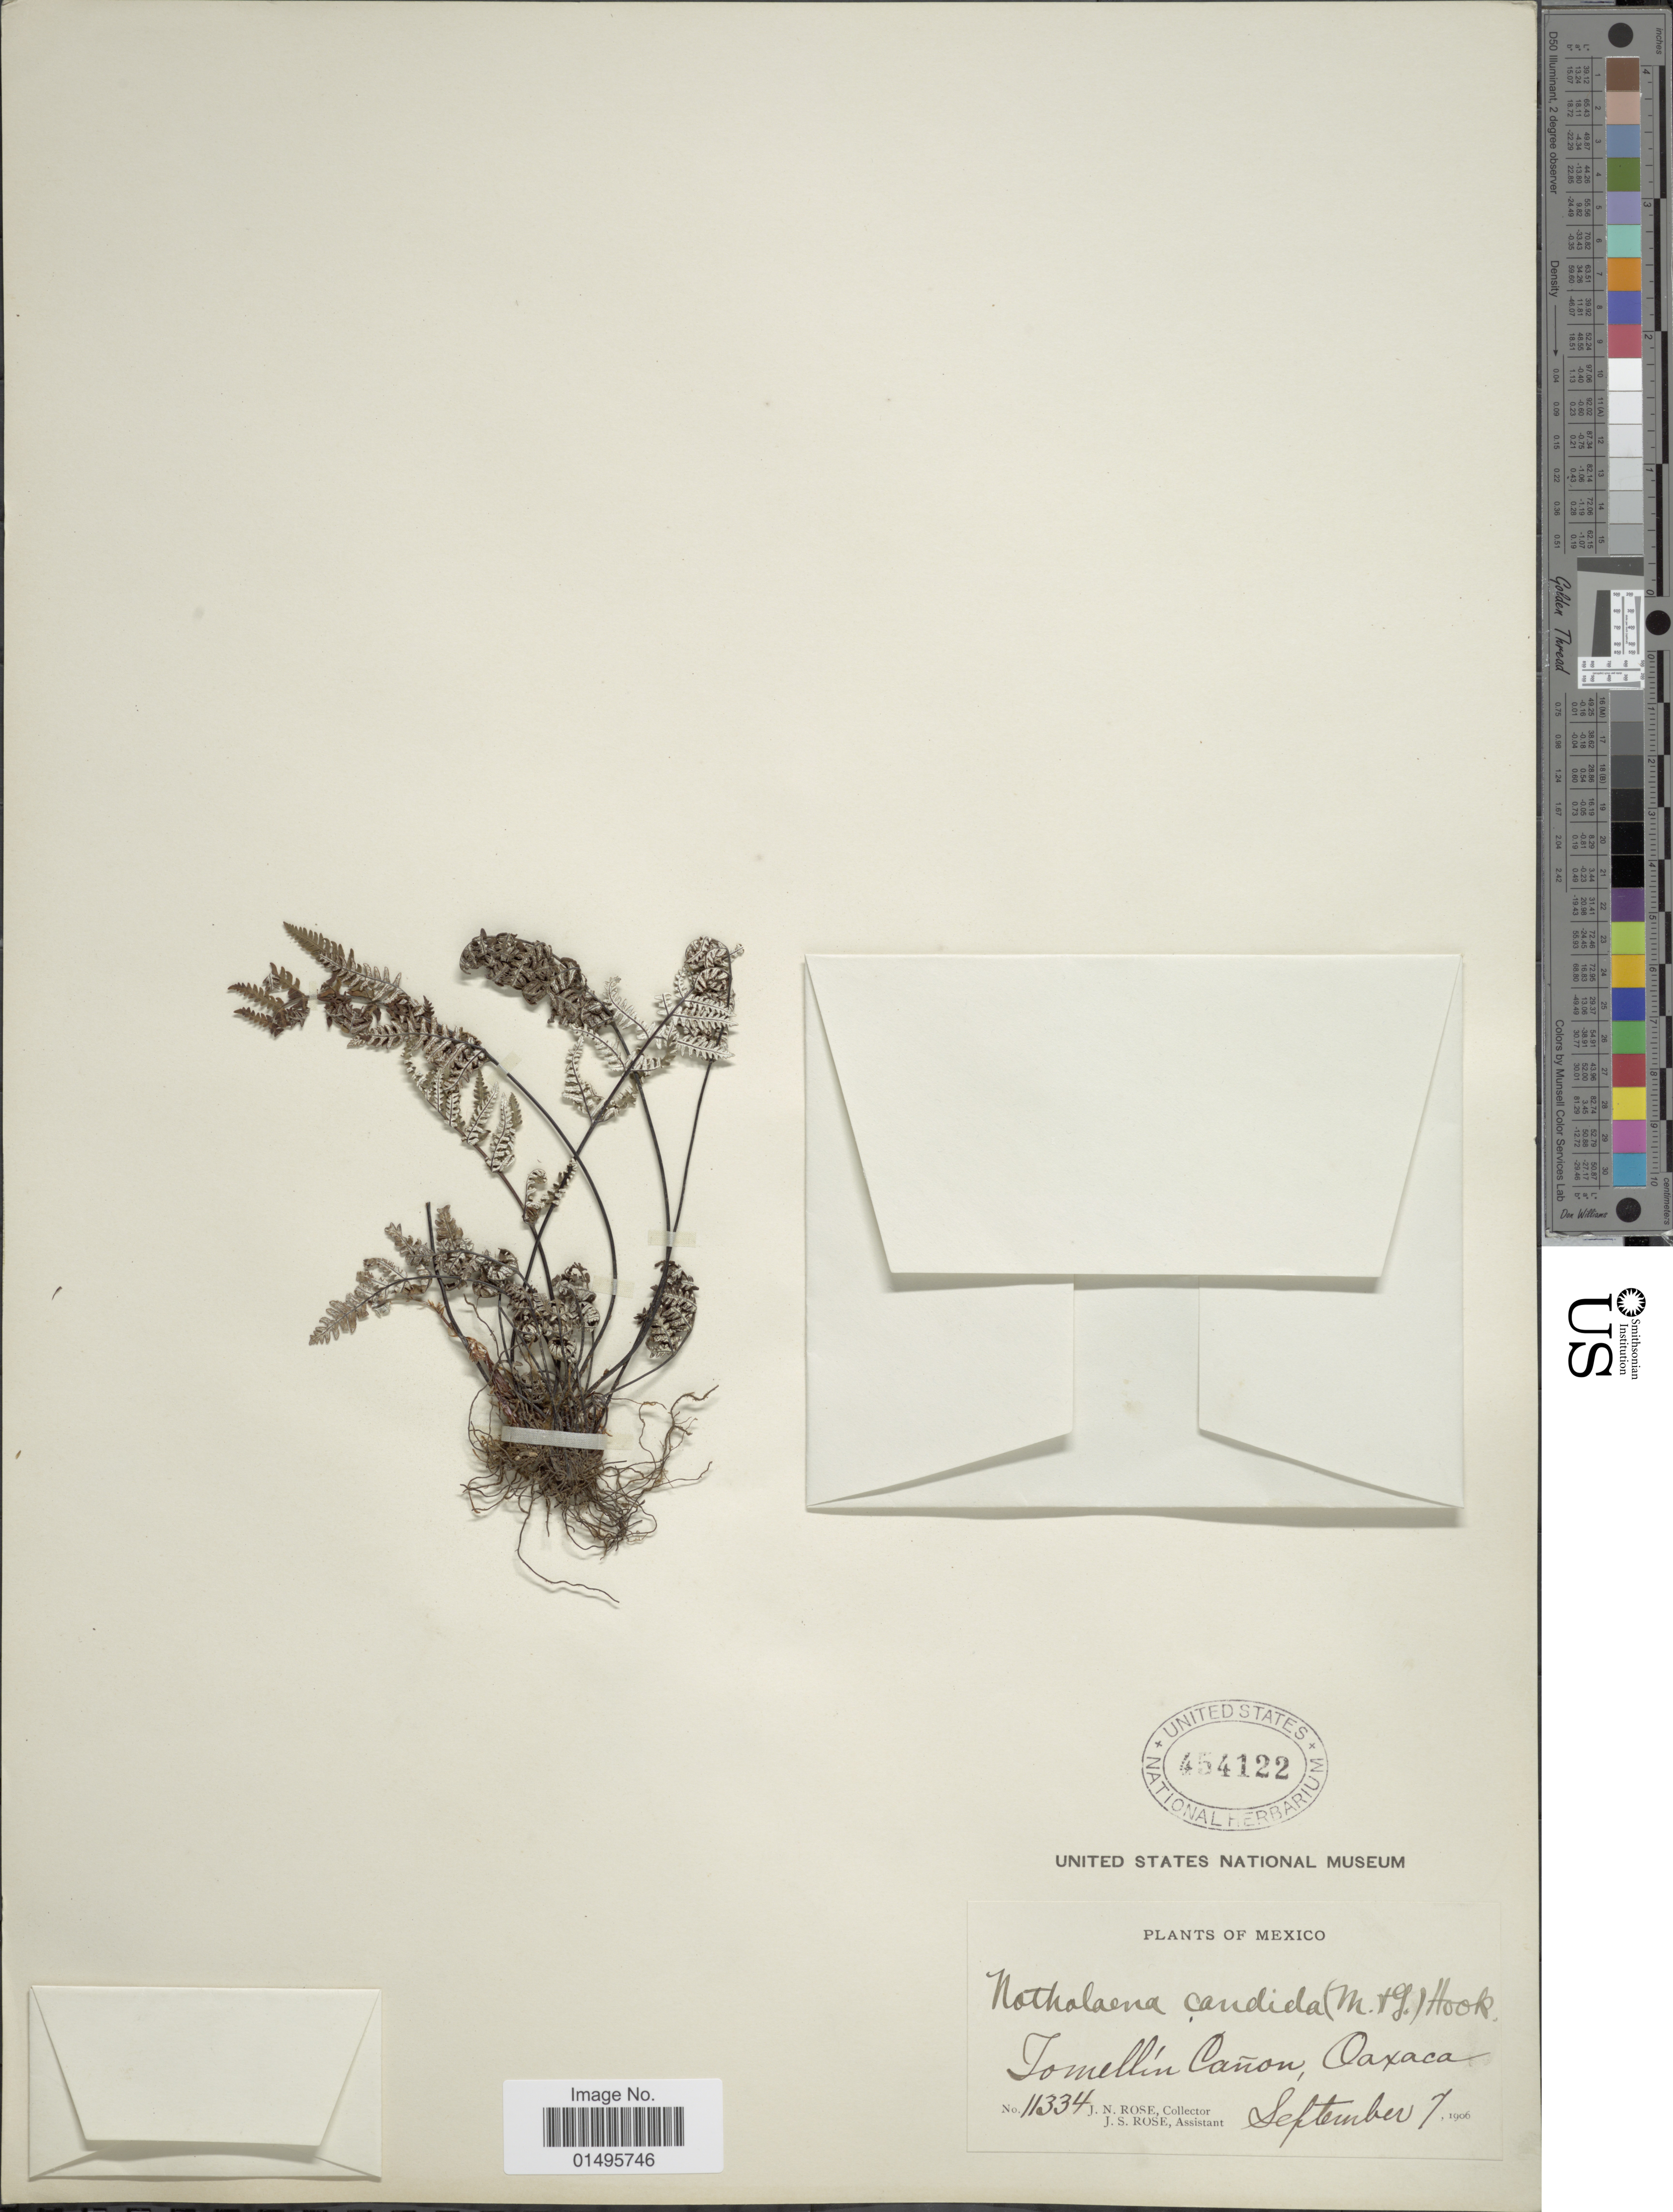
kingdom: Plantae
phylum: Tracheophyta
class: Polypodiopsida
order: Polypodiales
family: Pteridaceae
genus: Notholaena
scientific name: Notholaena candida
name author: (M. Martens) Hook.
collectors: J. N. Rose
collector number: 11334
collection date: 1906-09-07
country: Mexico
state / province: Oaxaca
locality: Tomellin Cañon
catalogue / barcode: US 454122